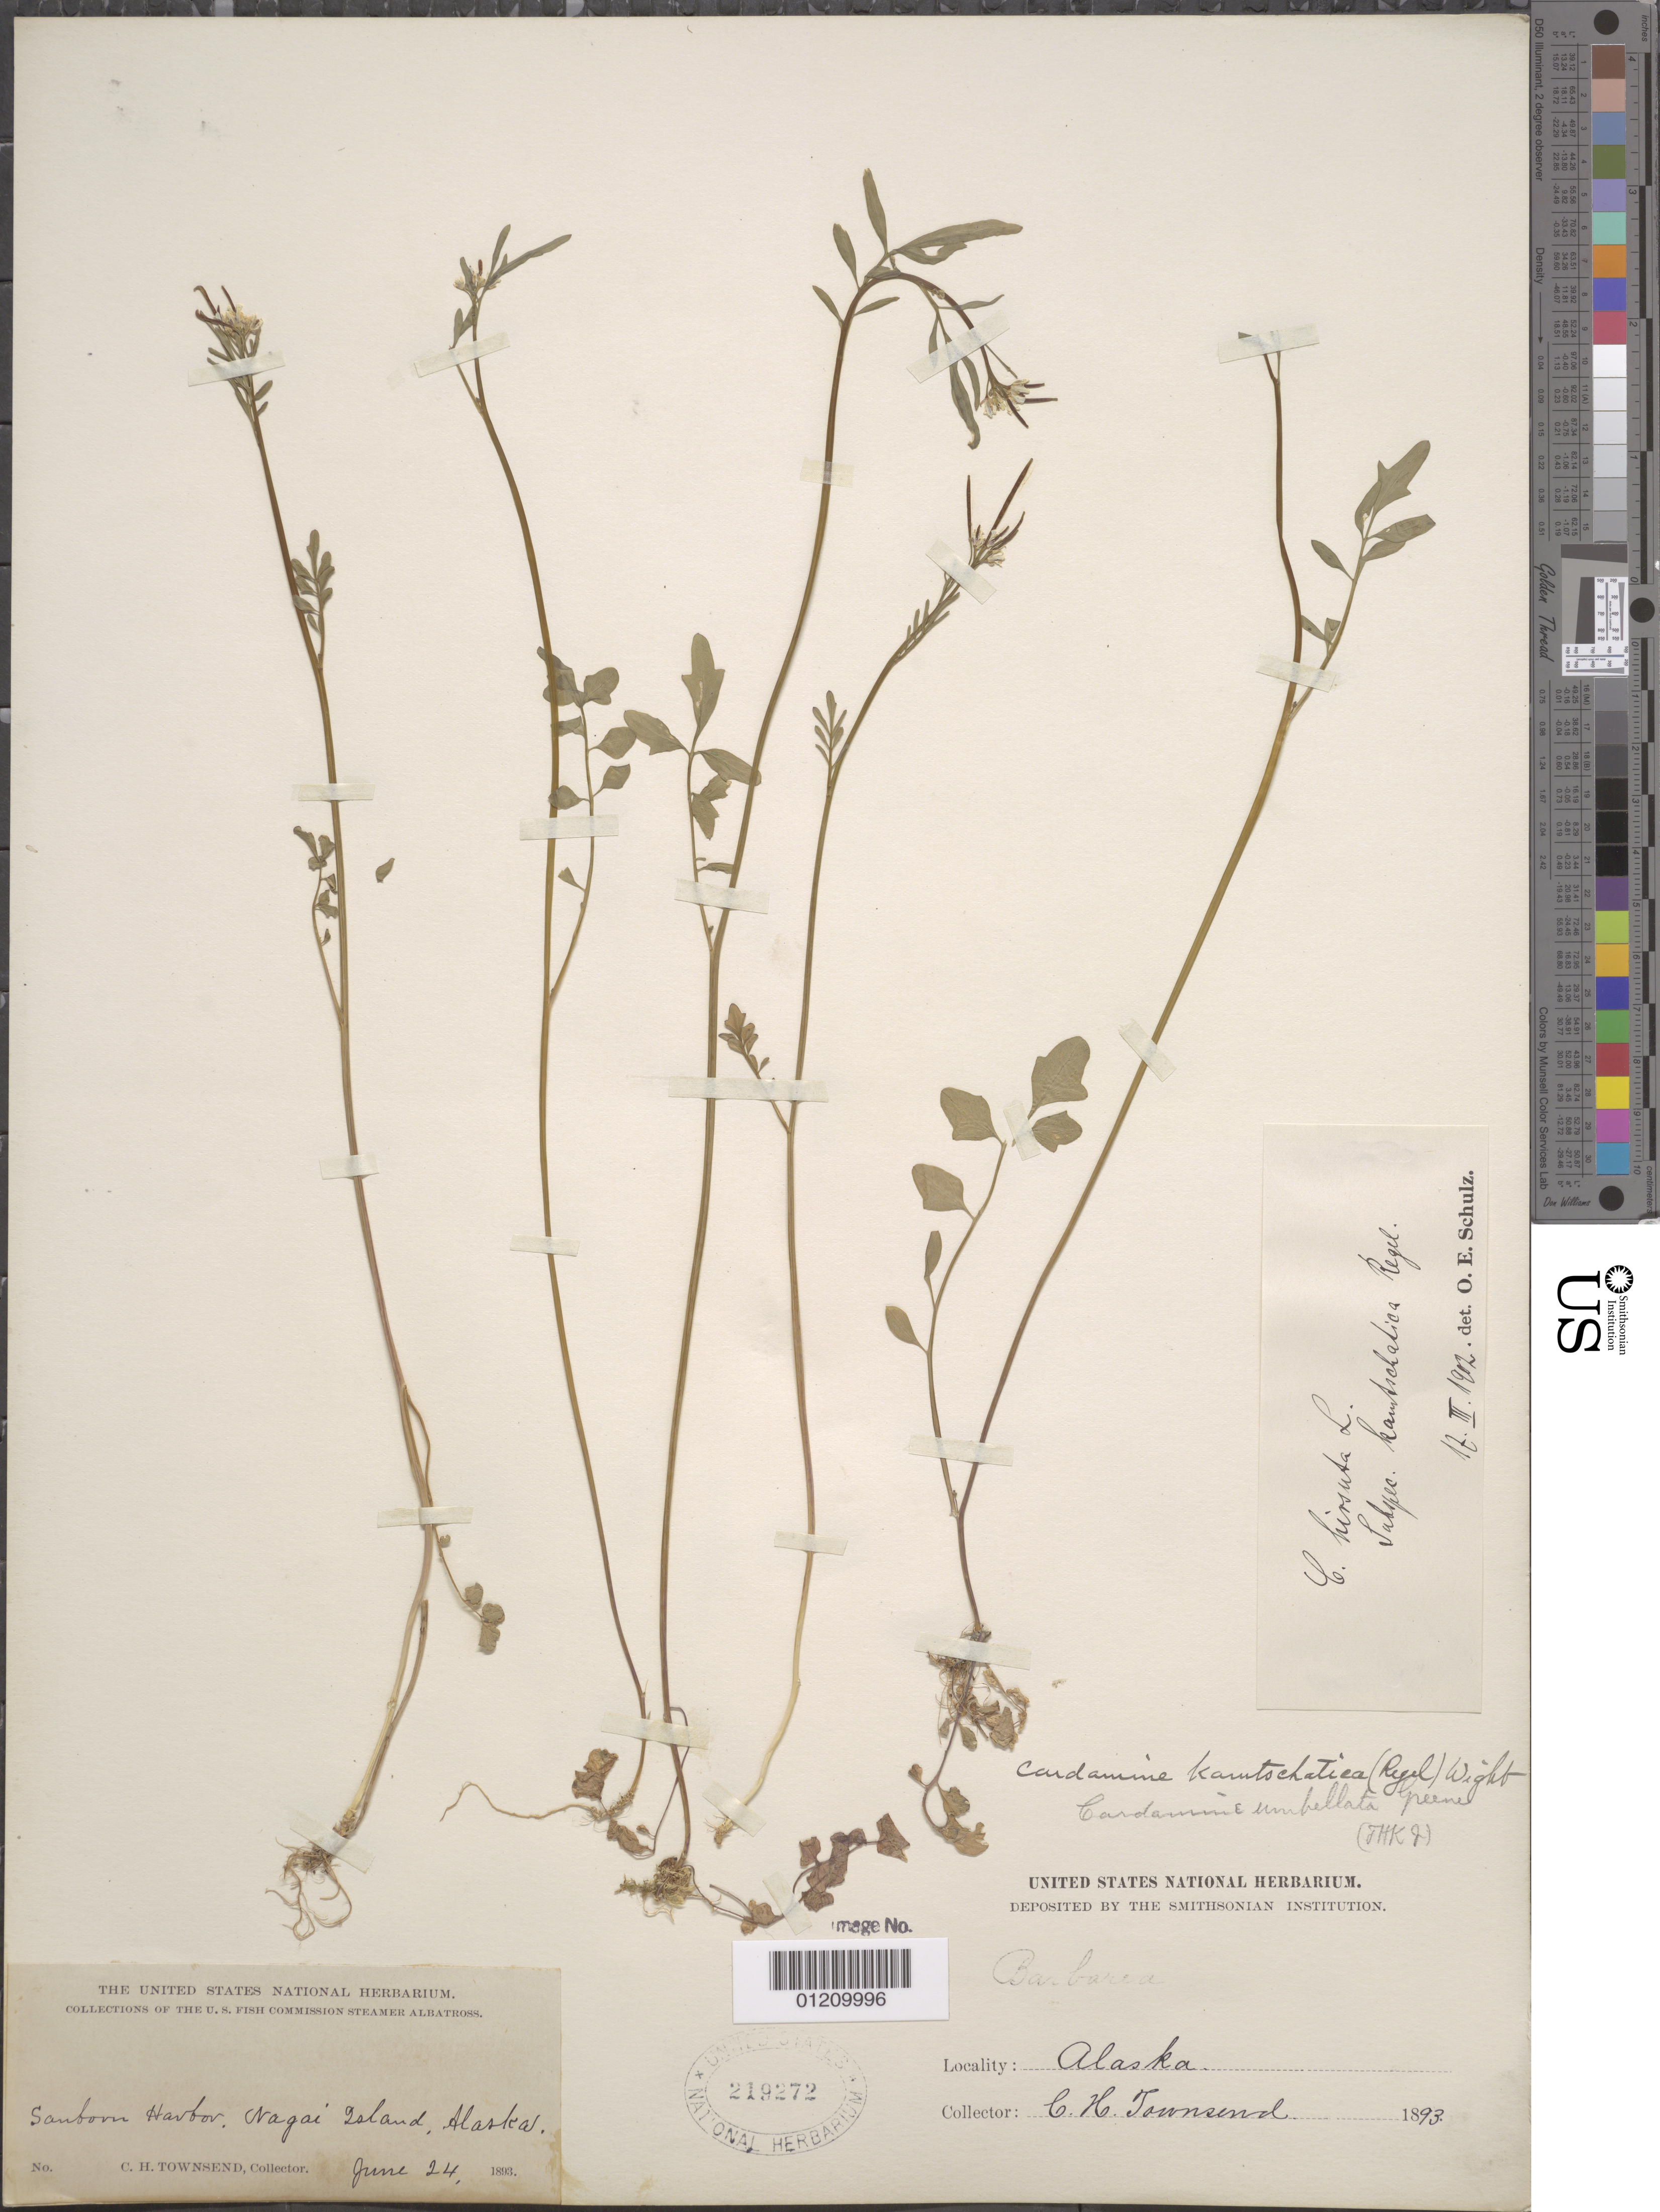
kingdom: Plantae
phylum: Tracheophyta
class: Magnoliopsida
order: Brassicales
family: Brassicaceae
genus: Cardamine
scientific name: Cardamine umbellata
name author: Greene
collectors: C. H. Townsend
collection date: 1893-06-24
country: United States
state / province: Alaska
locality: Sanborn Harbor, Nagai Island.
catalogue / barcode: US 219272